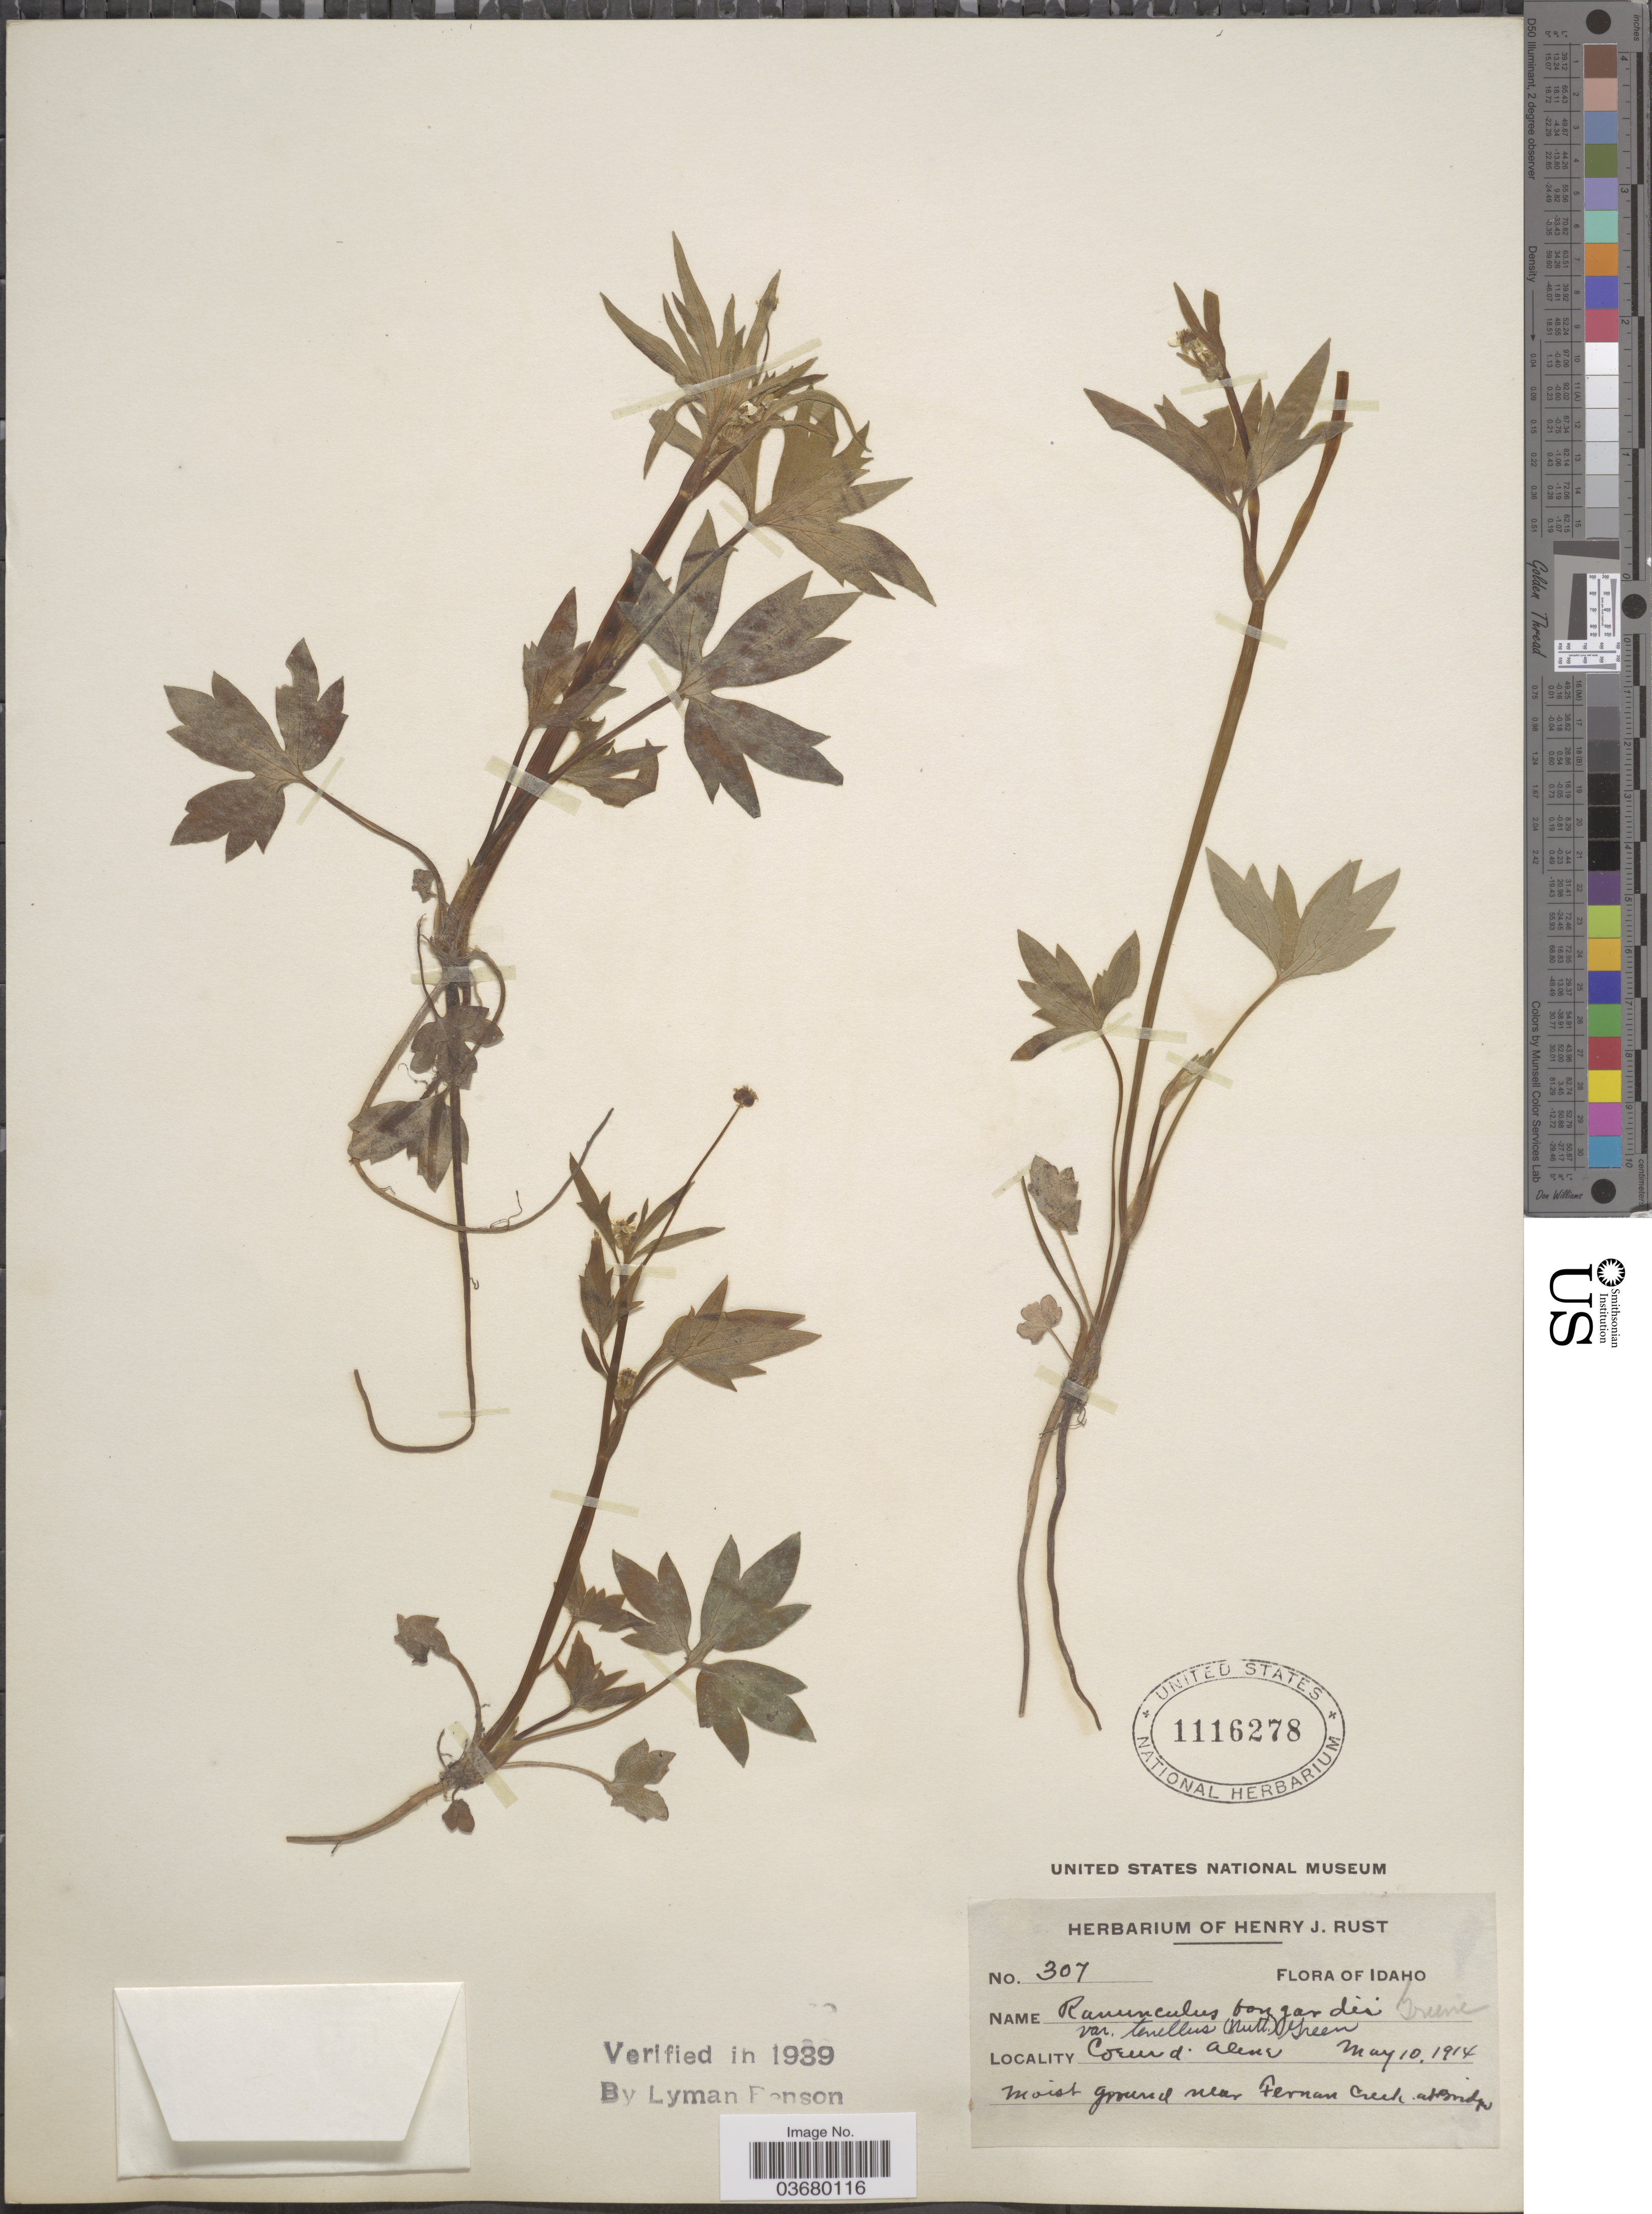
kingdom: Plantae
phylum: Tracheophyta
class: Magnoliopsida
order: Ranunculales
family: Ranunculaceae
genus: Ranunculus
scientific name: Ranunculus bongardii var. tenellus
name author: (A. Gray) Greene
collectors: ex herb. Henry J. Rust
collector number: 307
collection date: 1914-05-10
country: United States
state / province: Idaho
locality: Coeur d'Alene. Near Fernan Creek.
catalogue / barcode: US 1116278